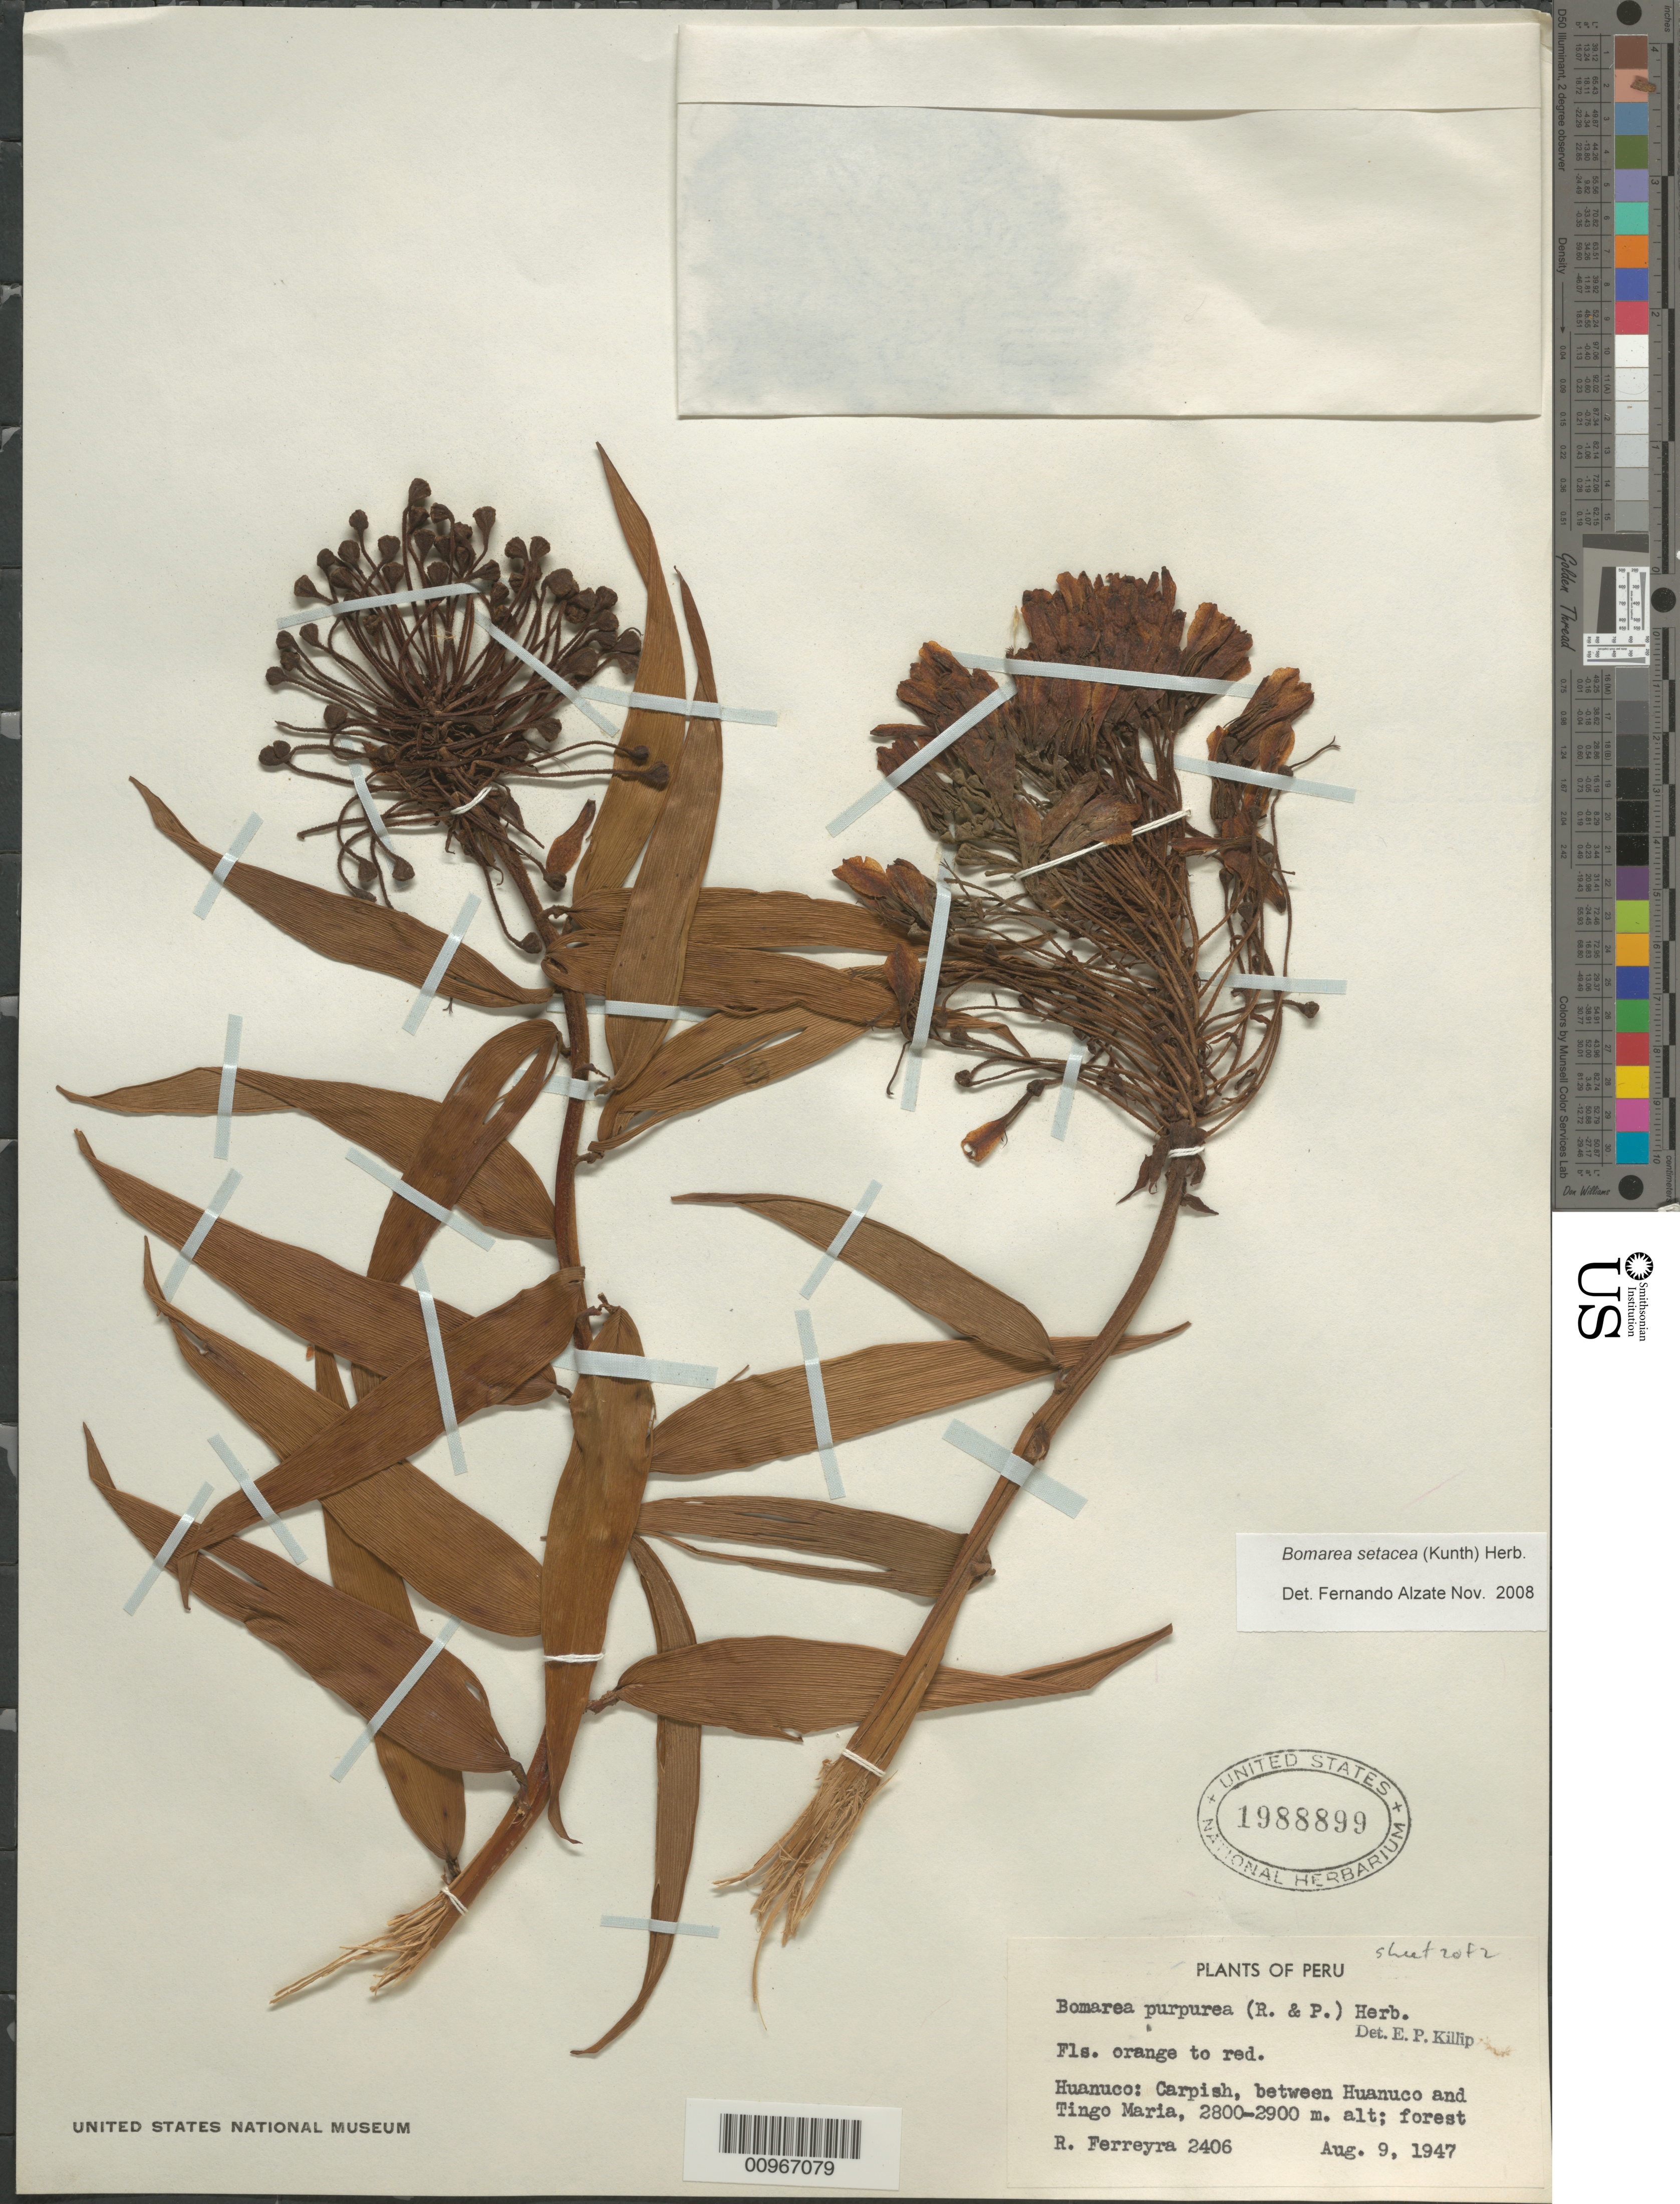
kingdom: Plantae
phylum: Tracheophyta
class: Liliopsida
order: Liliales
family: Alstroemeriaceae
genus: Bomarea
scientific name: Bomarea setacea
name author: (Ruiz & Pav.) Herb.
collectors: R. A. Ferreyra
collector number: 2406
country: Peru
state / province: Huánuco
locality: Carpish, between Huanuco and Tingo Maria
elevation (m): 2800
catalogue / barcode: US 1988899